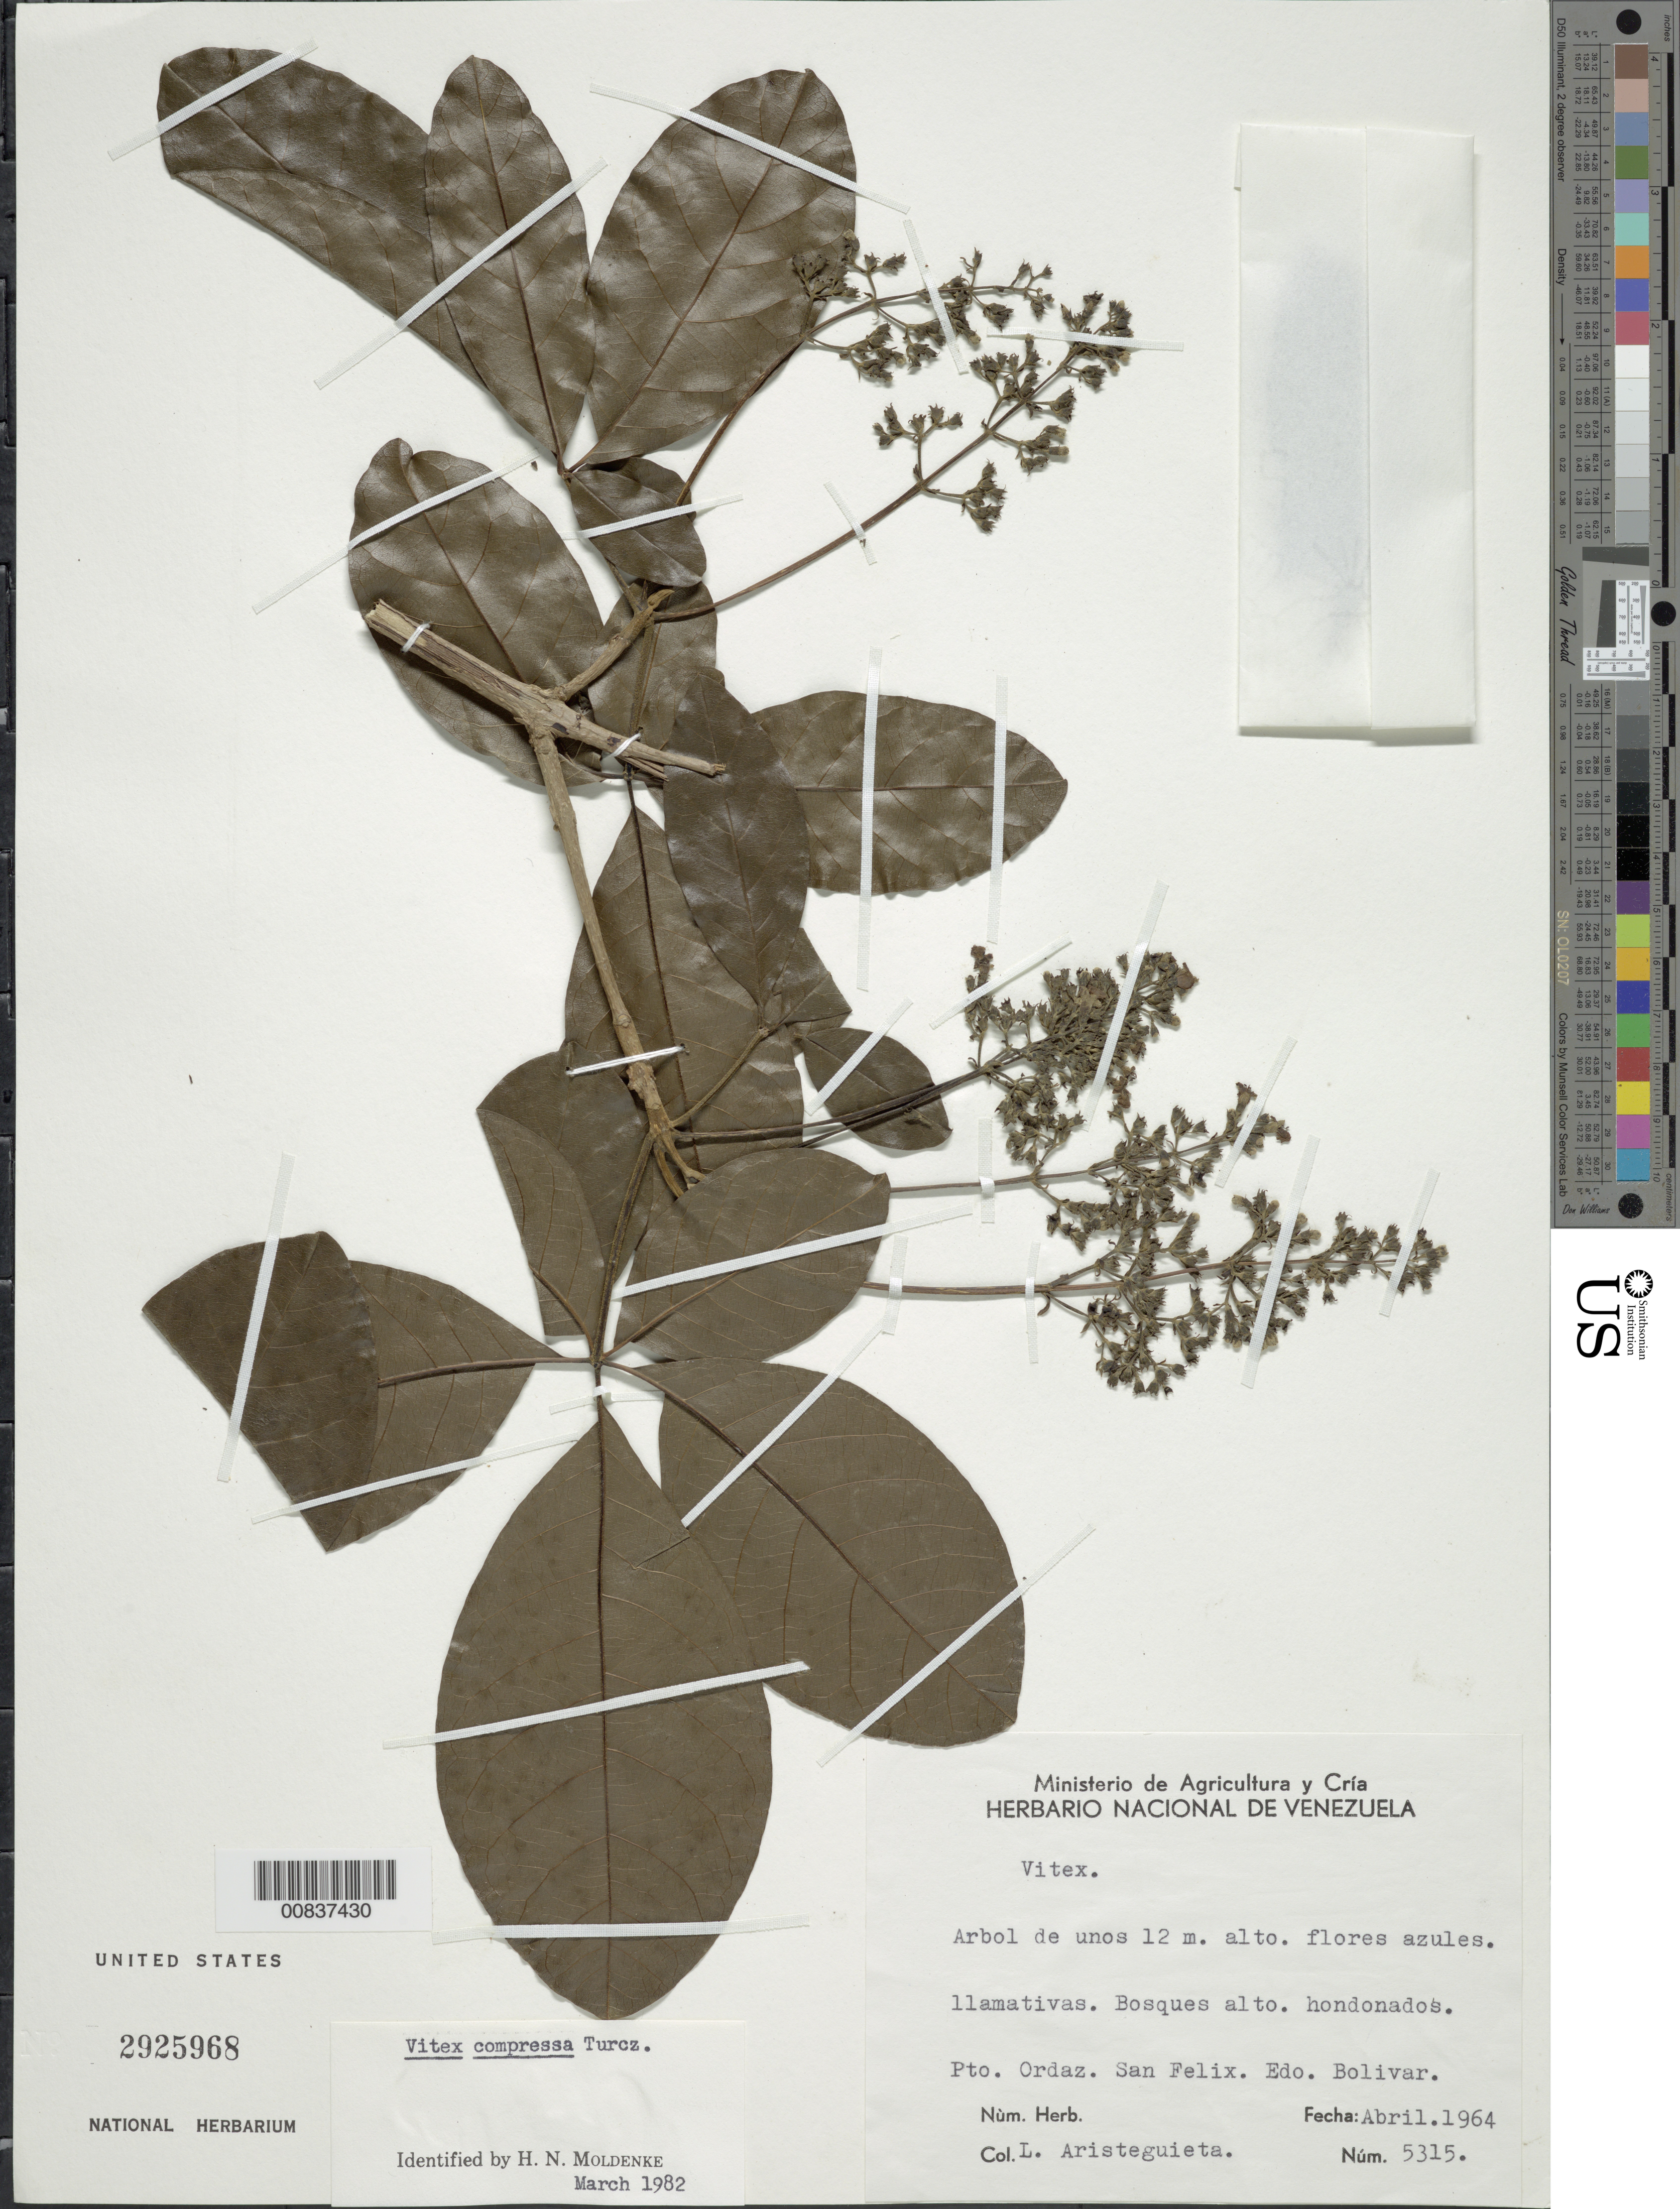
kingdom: Plantae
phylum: Tracheophyta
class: Magnoliopsida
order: Lamiales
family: Lamiaceae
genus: Vitex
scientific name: Vitex compressa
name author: Turcz.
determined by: Moldenke, H. N.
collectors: L. Aristeguieta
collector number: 5315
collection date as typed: Apr-64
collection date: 1964-04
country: Venezuela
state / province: Bolívar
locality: Pto. Ordáz to San Felix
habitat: Bosques alto hondonados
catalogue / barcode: US 2925968